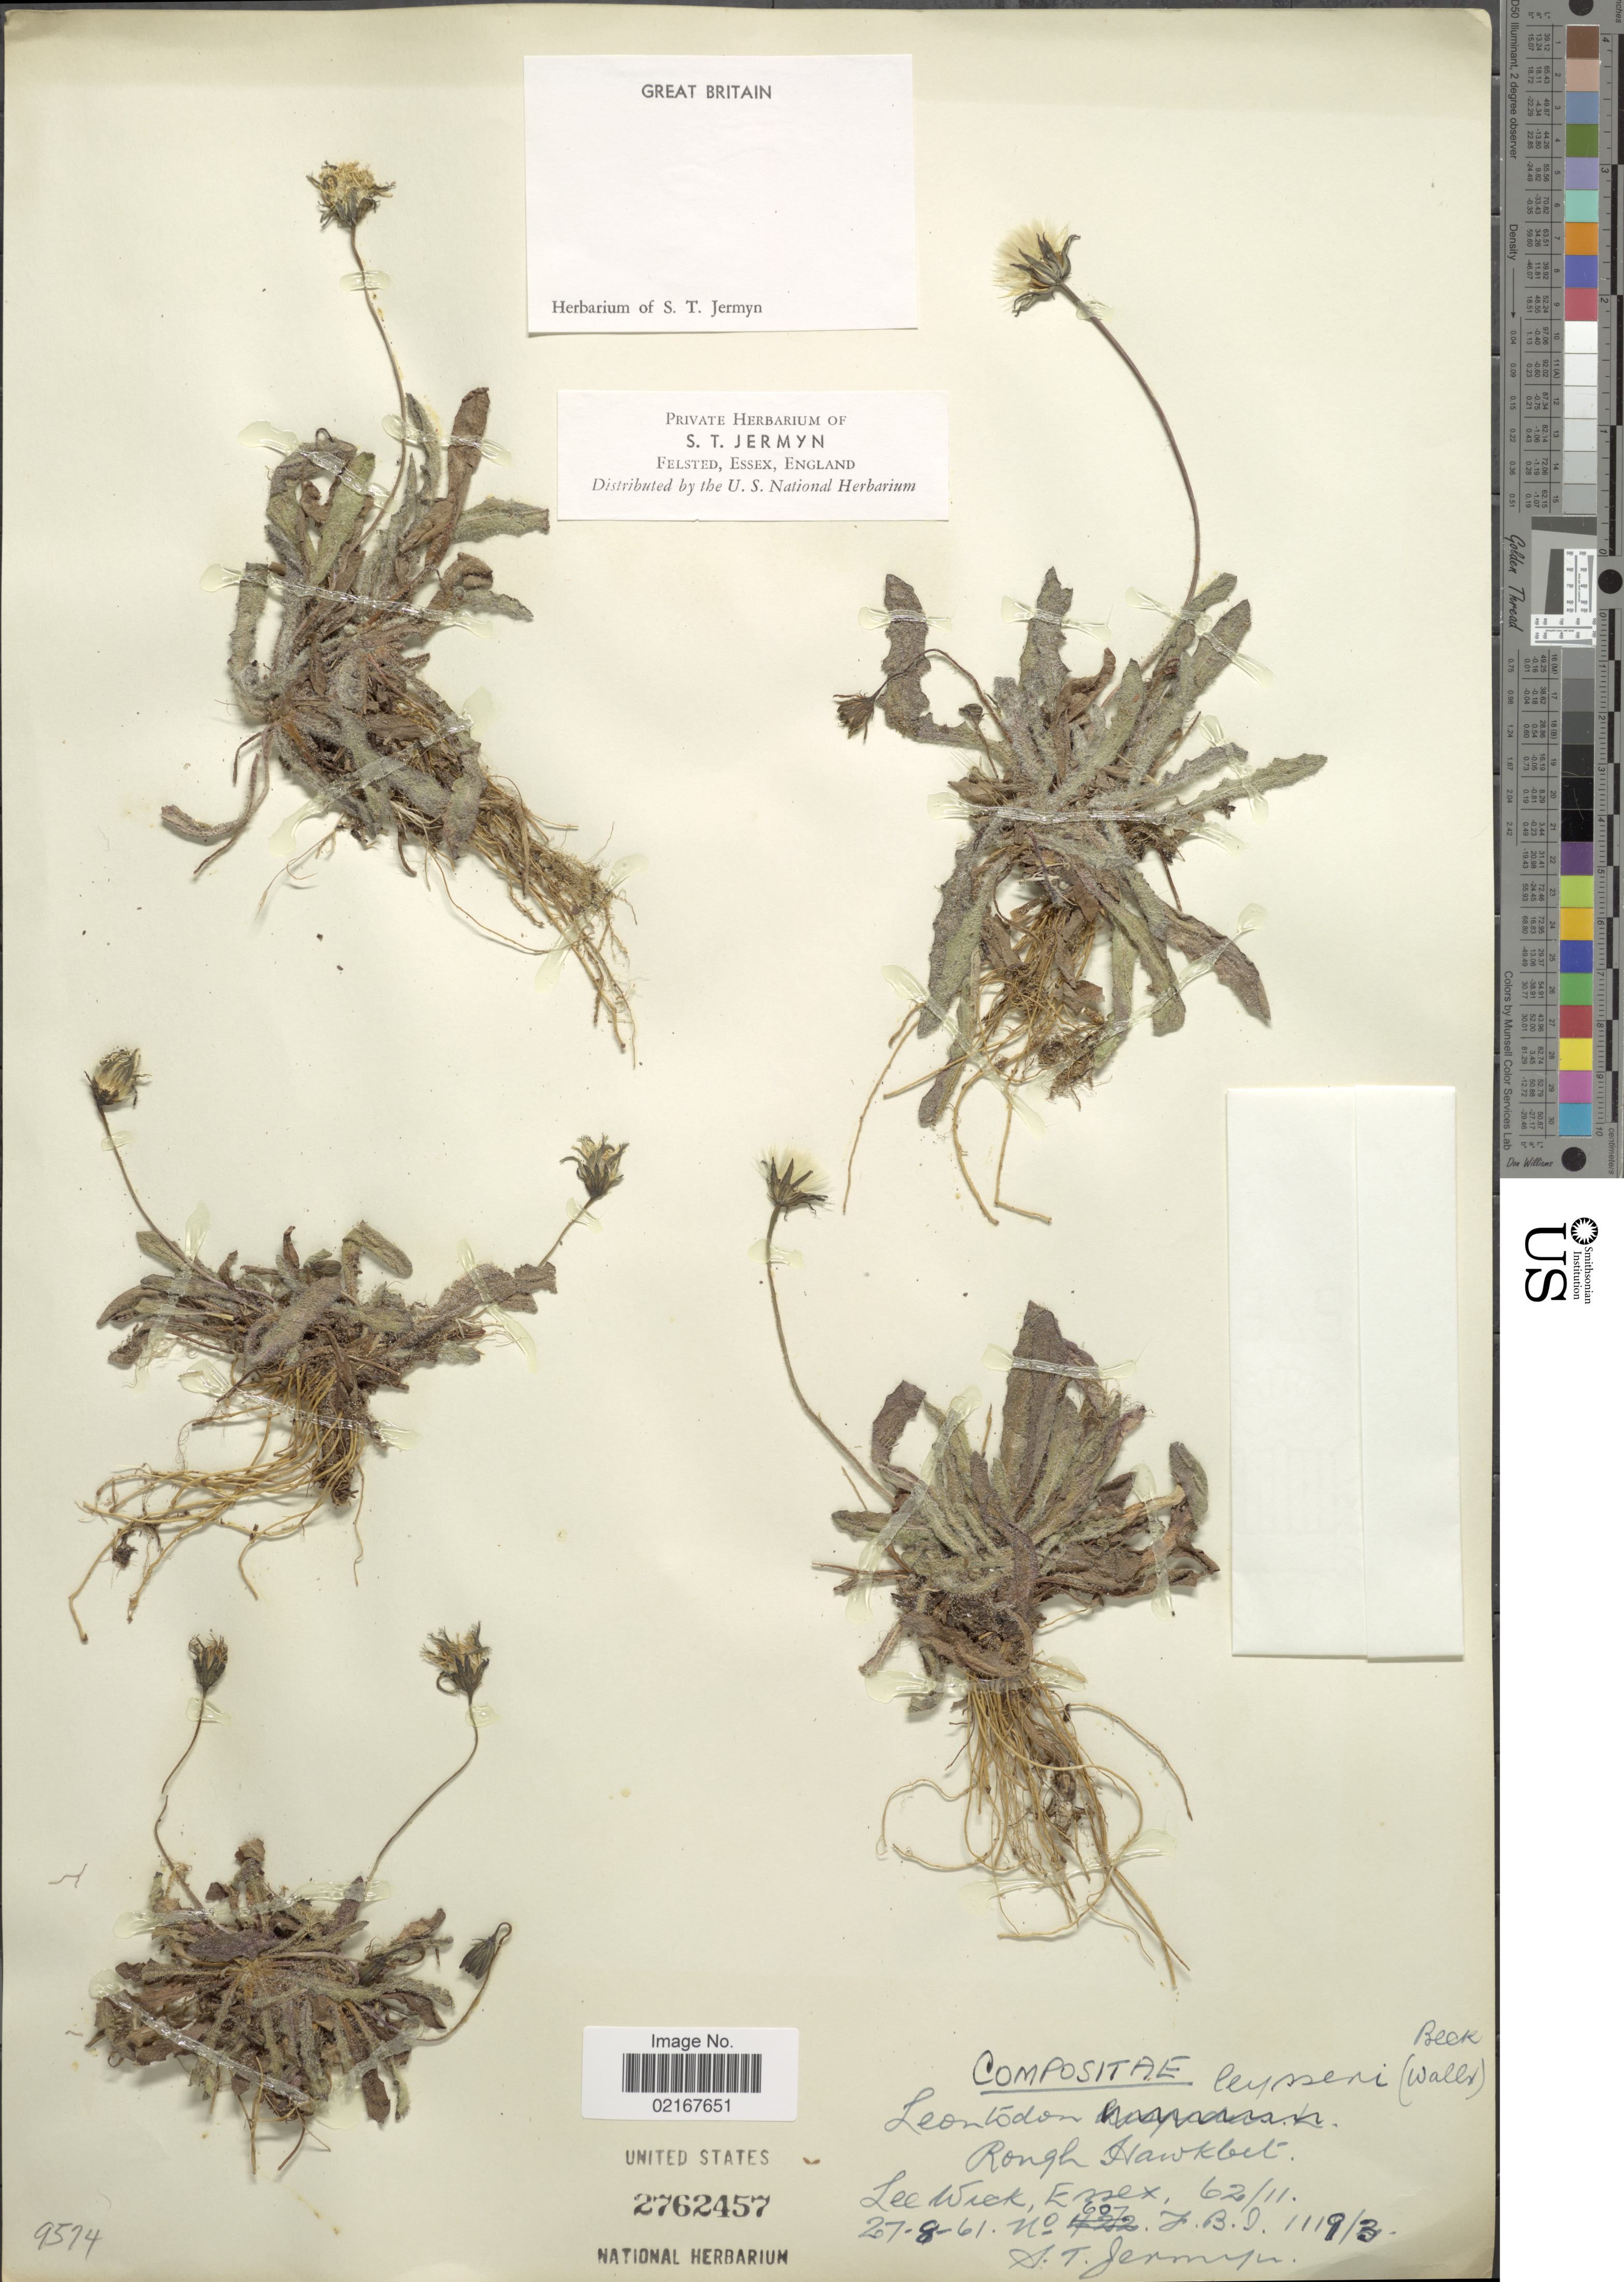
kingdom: Plantae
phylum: Tracheophyta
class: Magnoliopsida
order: Asterales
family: Asteraceae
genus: Leontodon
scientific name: Leontodon saxatilis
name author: Lam.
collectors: S. Jermyn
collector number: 607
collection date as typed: Transcribed d/m/y: 27/8/61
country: United Kingdom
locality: Great Britain, Lee Wick, Essex 62/11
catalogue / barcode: US 2762457